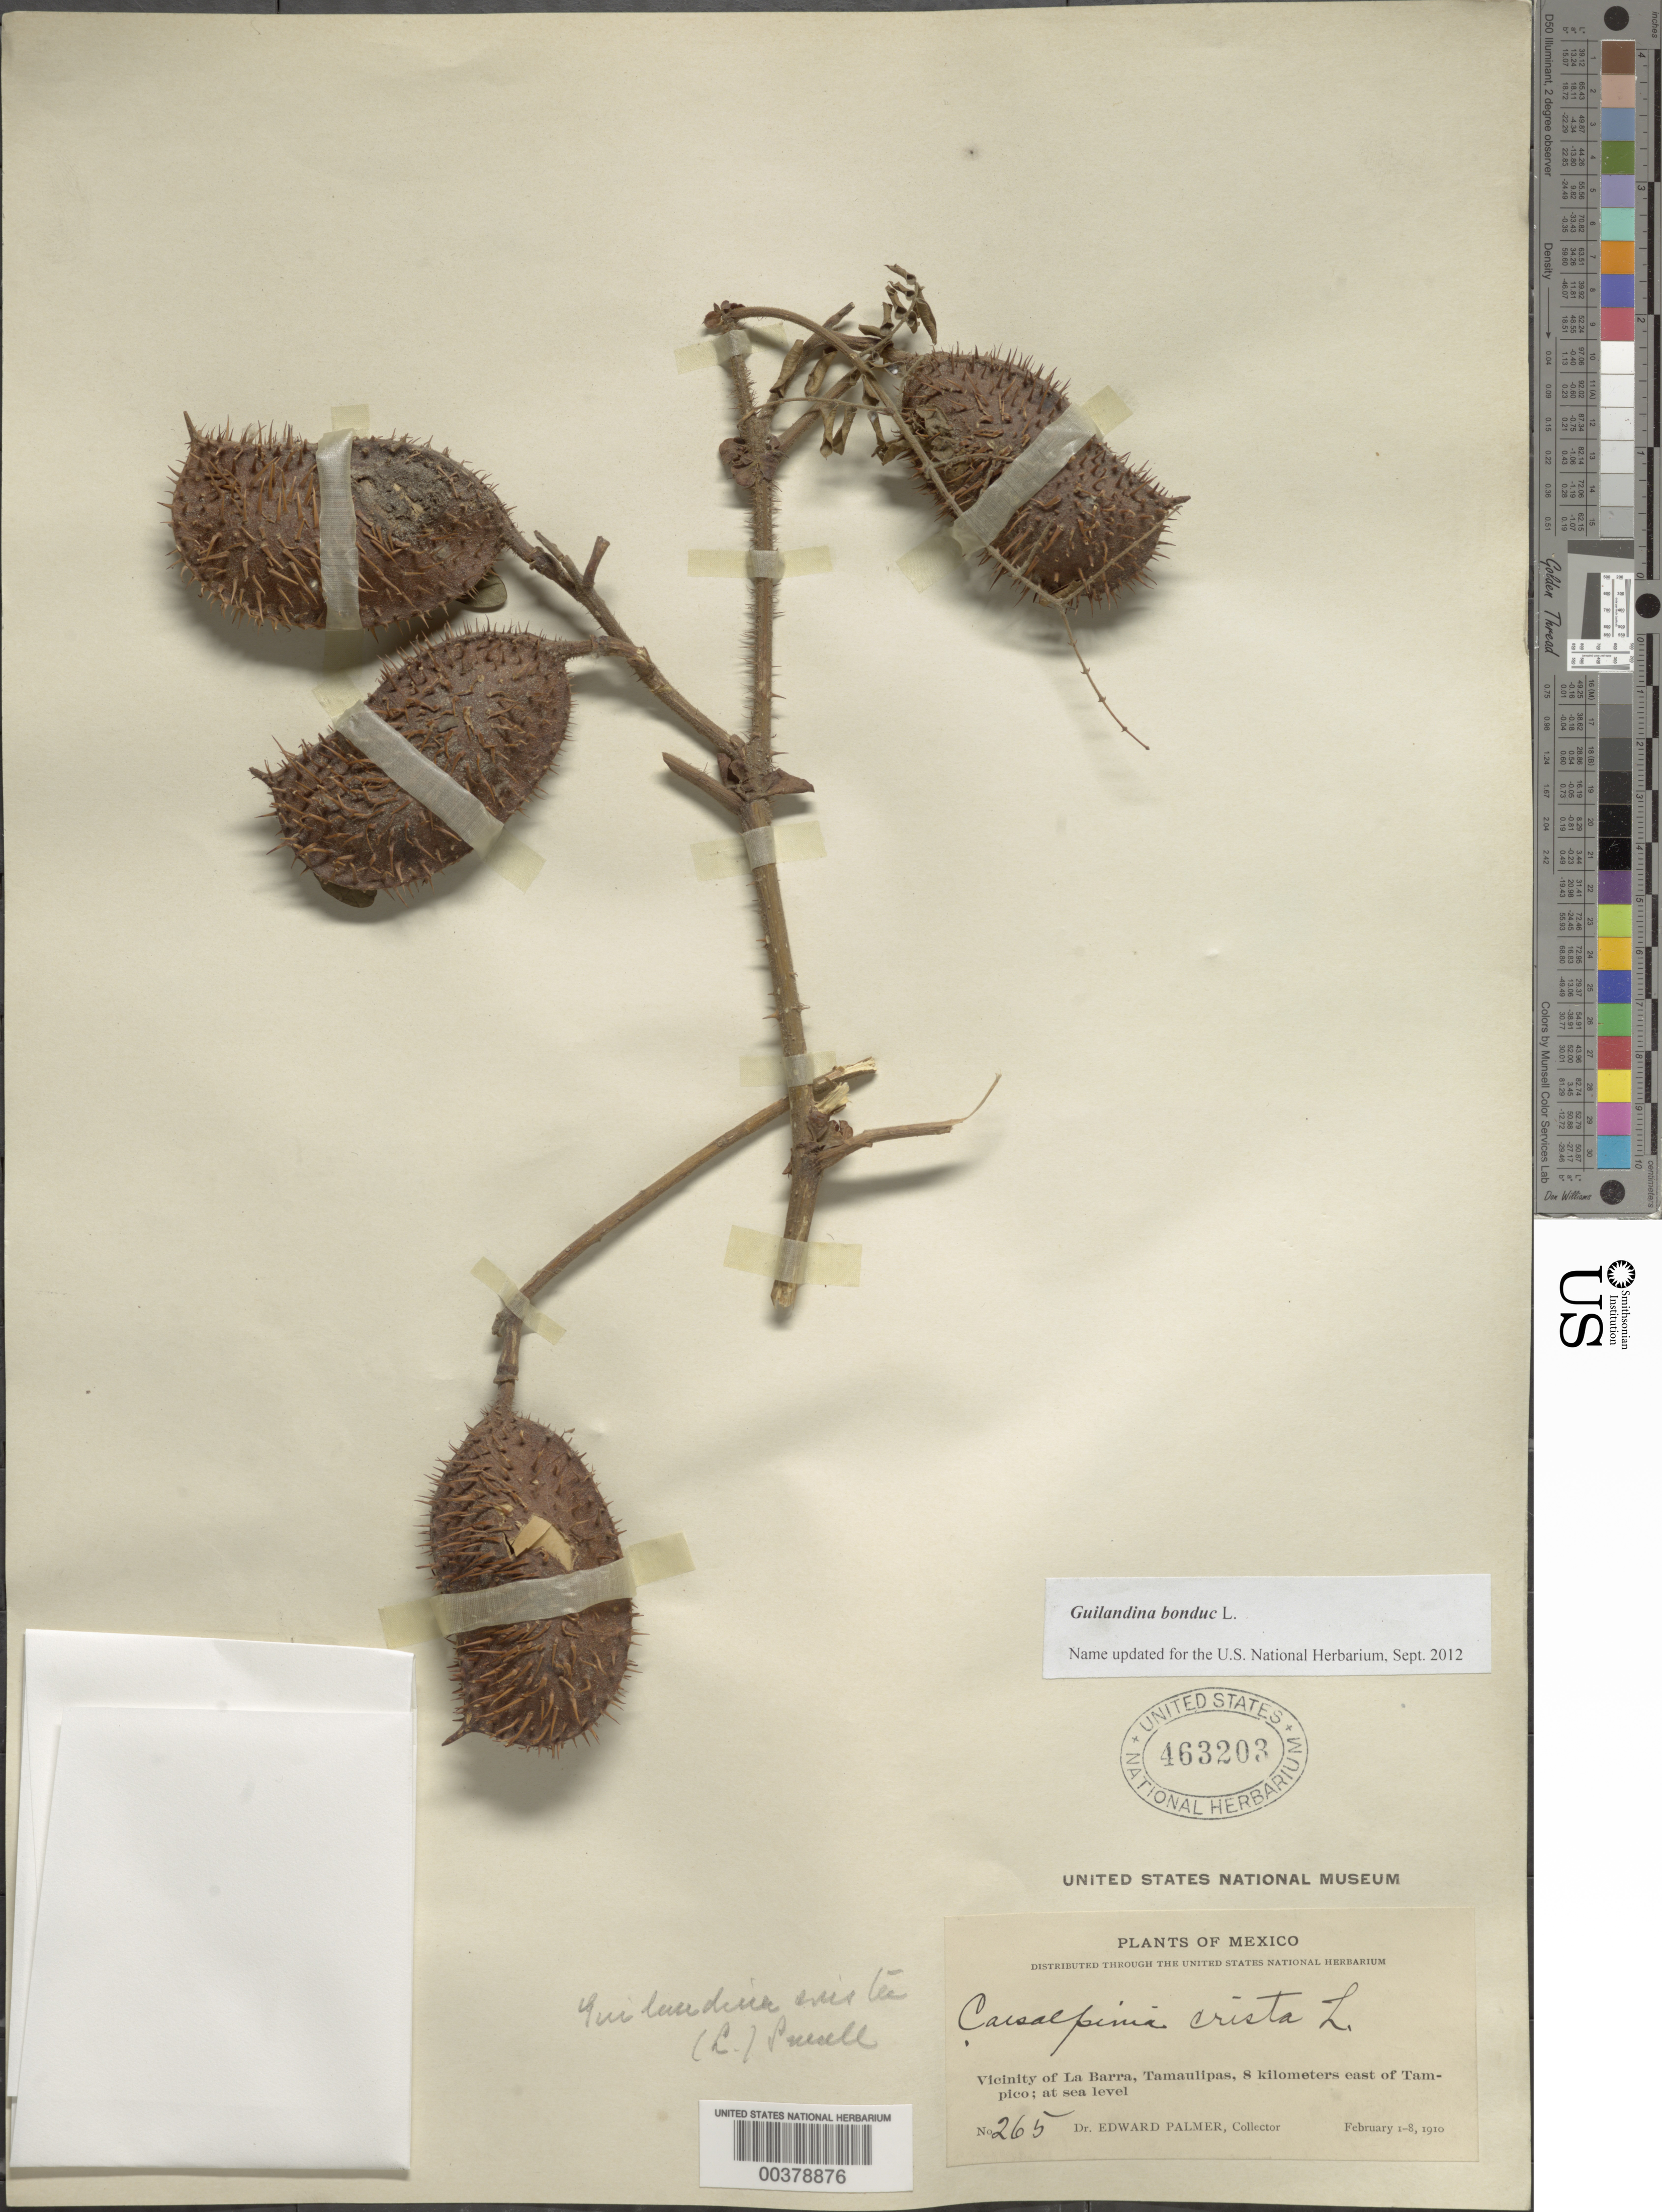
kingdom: Plantae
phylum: Tracheophyta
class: Magnoliopsida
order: Fabales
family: Fabaceae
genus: Guilandina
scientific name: Guilandina bonduc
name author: L.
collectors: E. Palmer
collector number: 265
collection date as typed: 01 Feb 1910 to 08 Feb 1910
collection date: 1910-02-01/1910-02-08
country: Mexico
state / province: Tamaulipas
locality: Vicinity of la barra, 8 km E of tampico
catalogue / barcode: US 463203